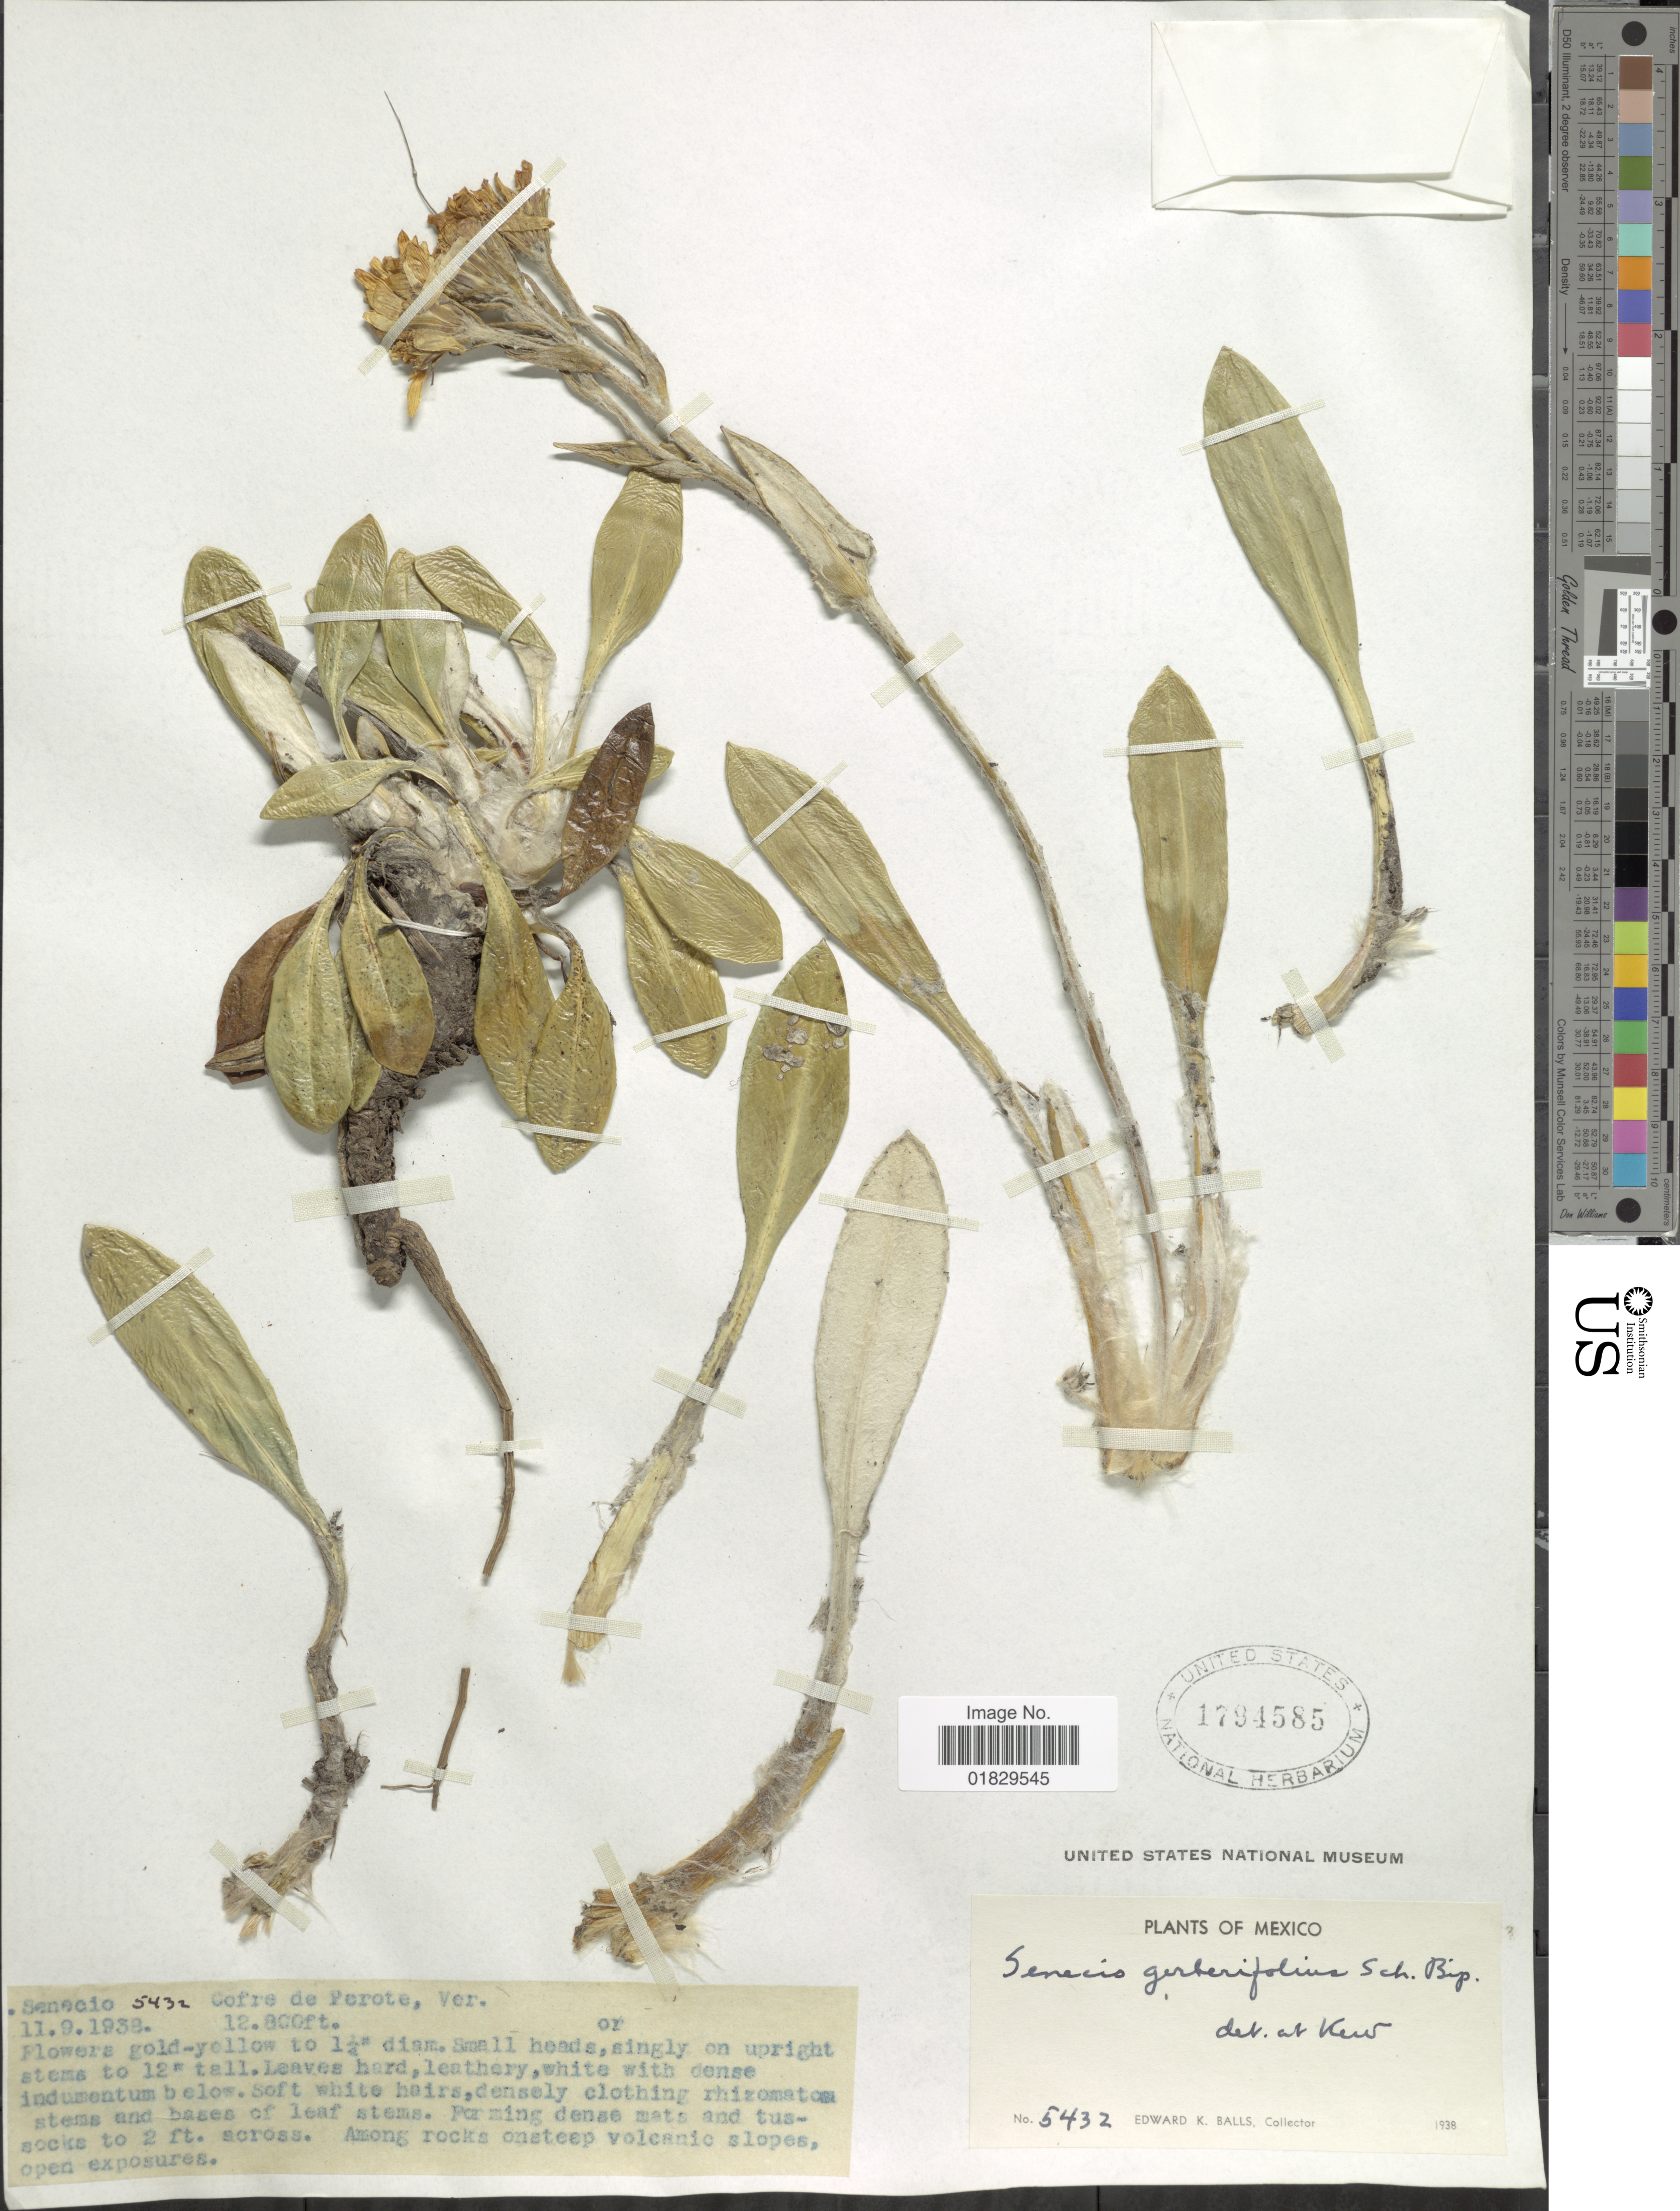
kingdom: Plantae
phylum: Tracheophyta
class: Magnoliopsida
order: Asterales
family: Asteraceae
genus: Robinsonecio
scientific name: Robinsonecio gerberifolius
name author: (Sch. Bip. ex Hemsl.) T.M. Barkley &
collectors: E. K. Balls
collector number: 5432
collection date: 1938-09-11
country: Mexico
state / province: Veracruz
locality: Cofre de Perote, Ver.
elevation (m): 3901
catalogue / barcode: US 1794585